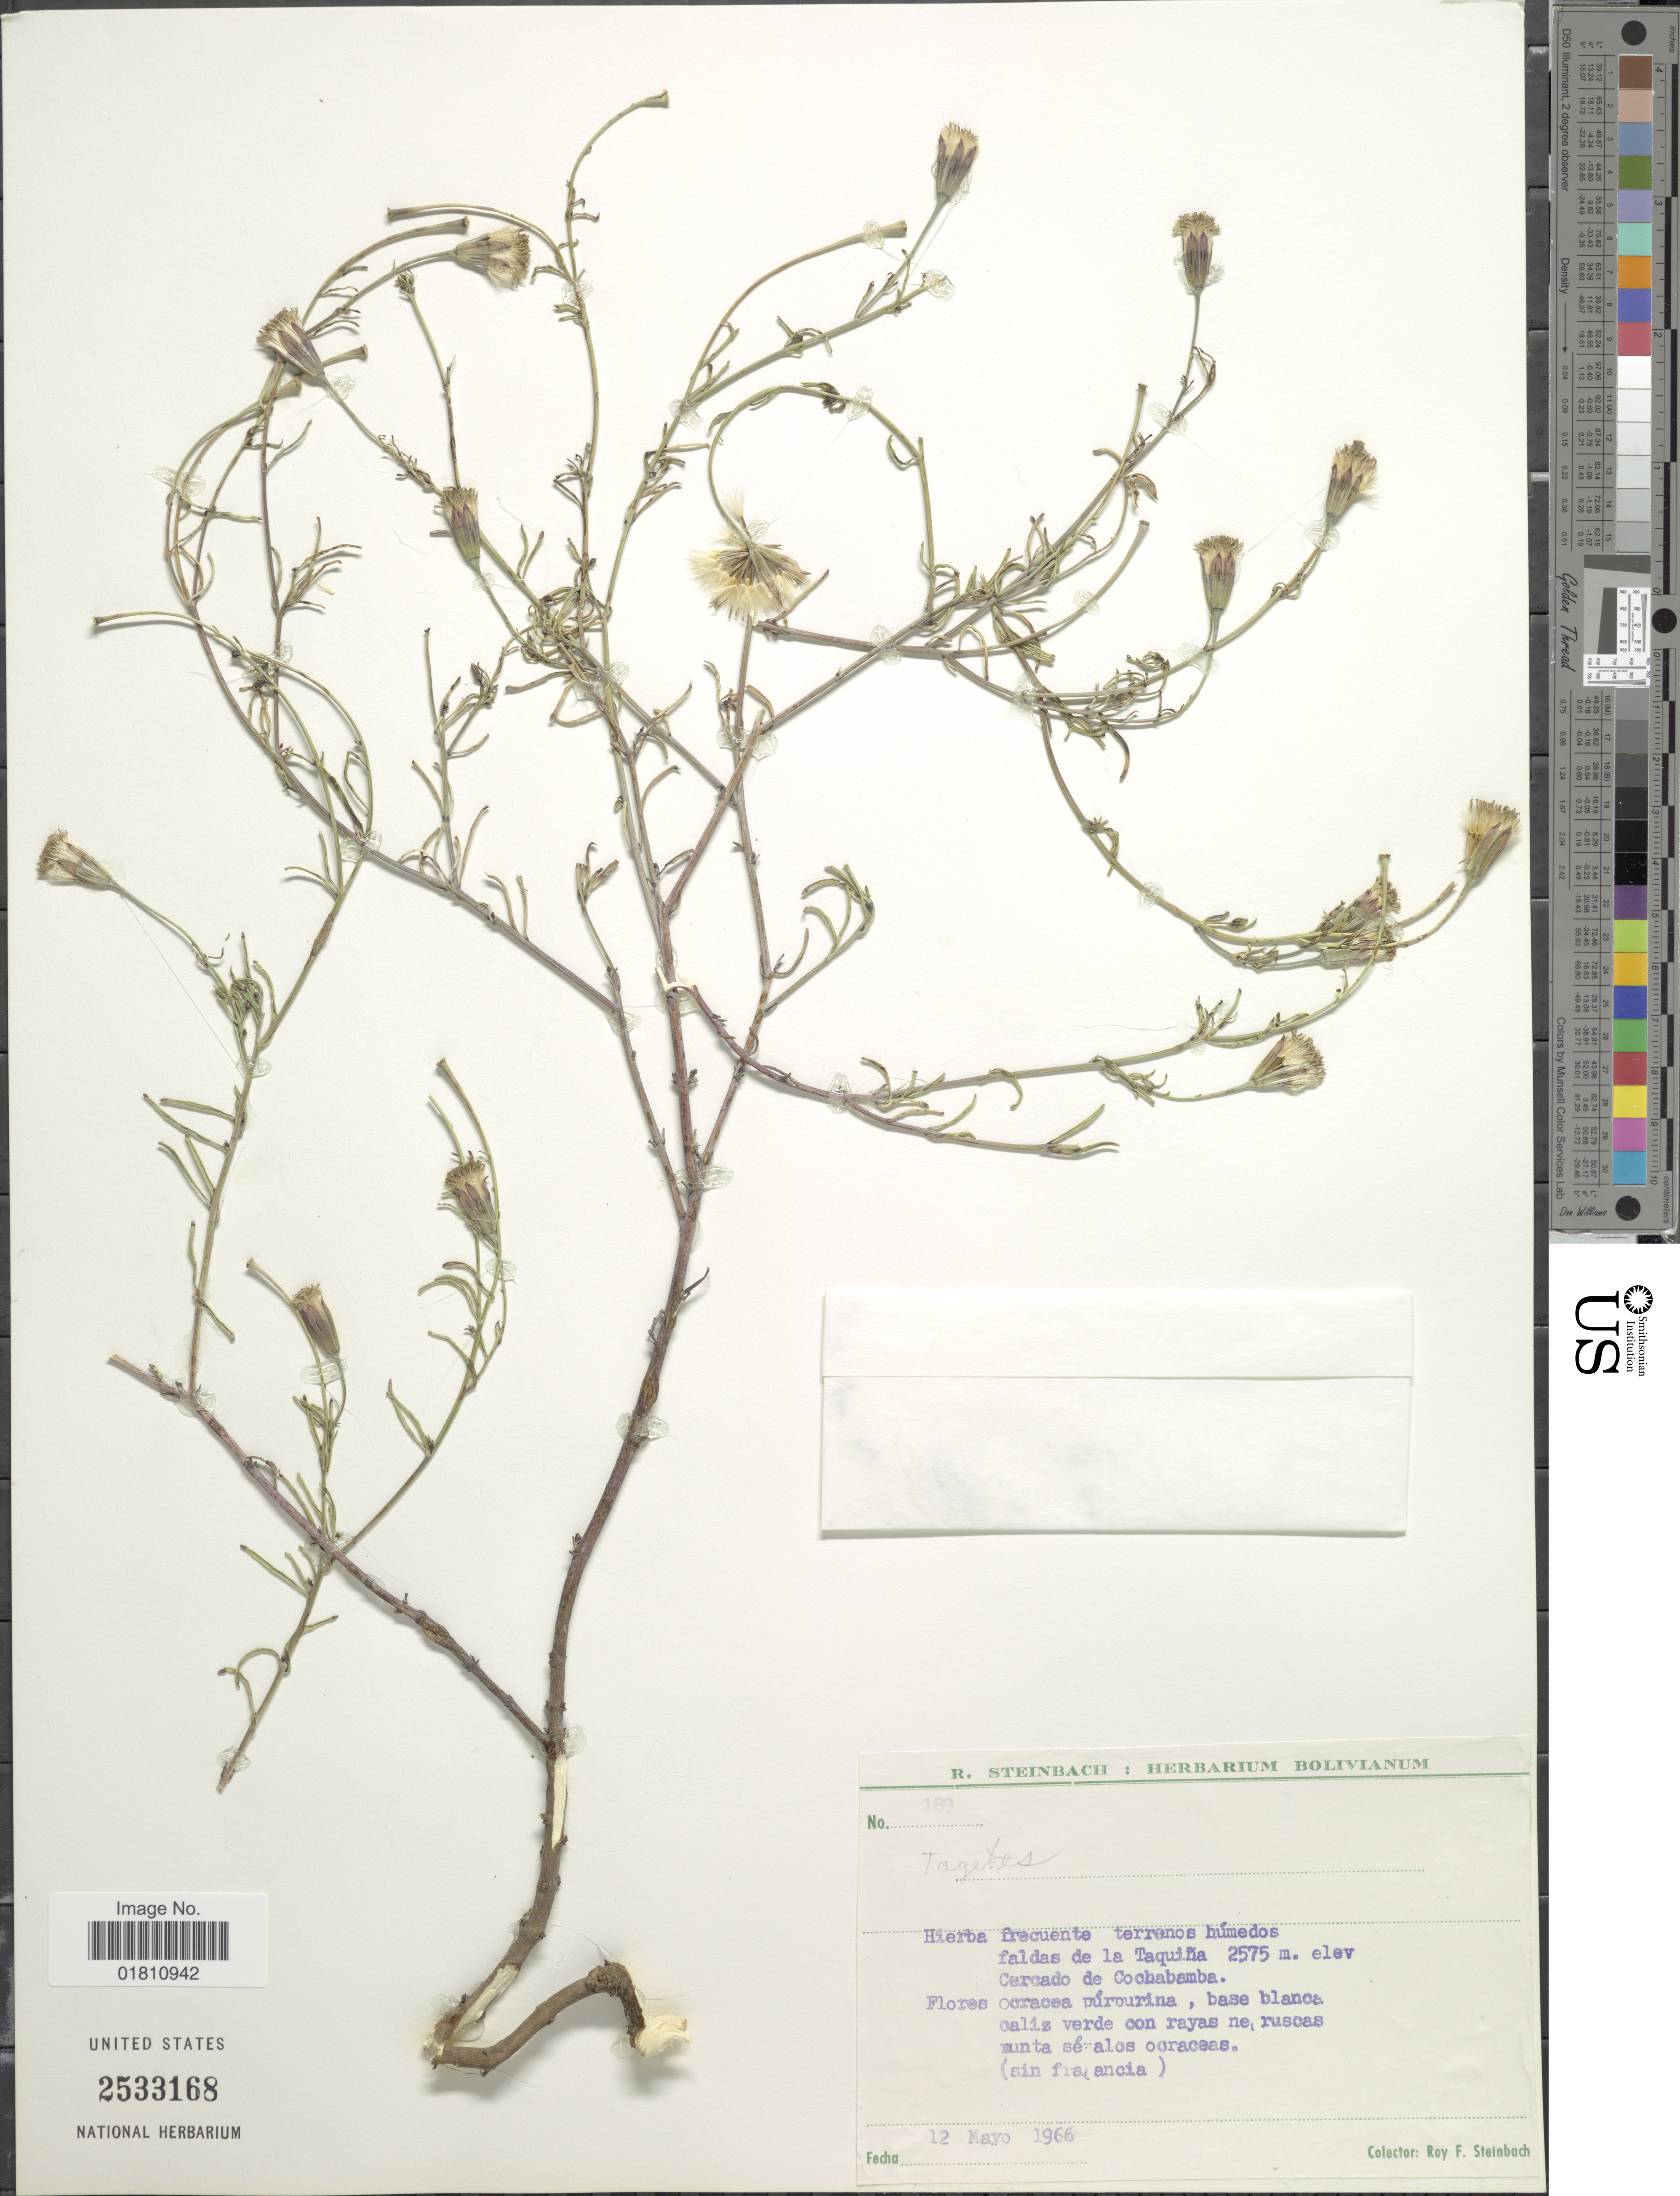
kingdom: Plantae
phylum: Tracheophyta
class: Magnoliopsida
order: Asterales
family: Asteraceae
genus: Porophyllum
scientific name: Porophyllum lanceolatum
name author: DC.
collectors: R. F. Steinbach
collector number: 189*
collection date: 1966-05-12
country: Bolivia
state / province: Cochabamba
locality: Frecuente terrenos humedos, faldas de la Taquina, Cercado de Cochabamba.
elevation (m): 2575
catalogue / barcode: US 2533168